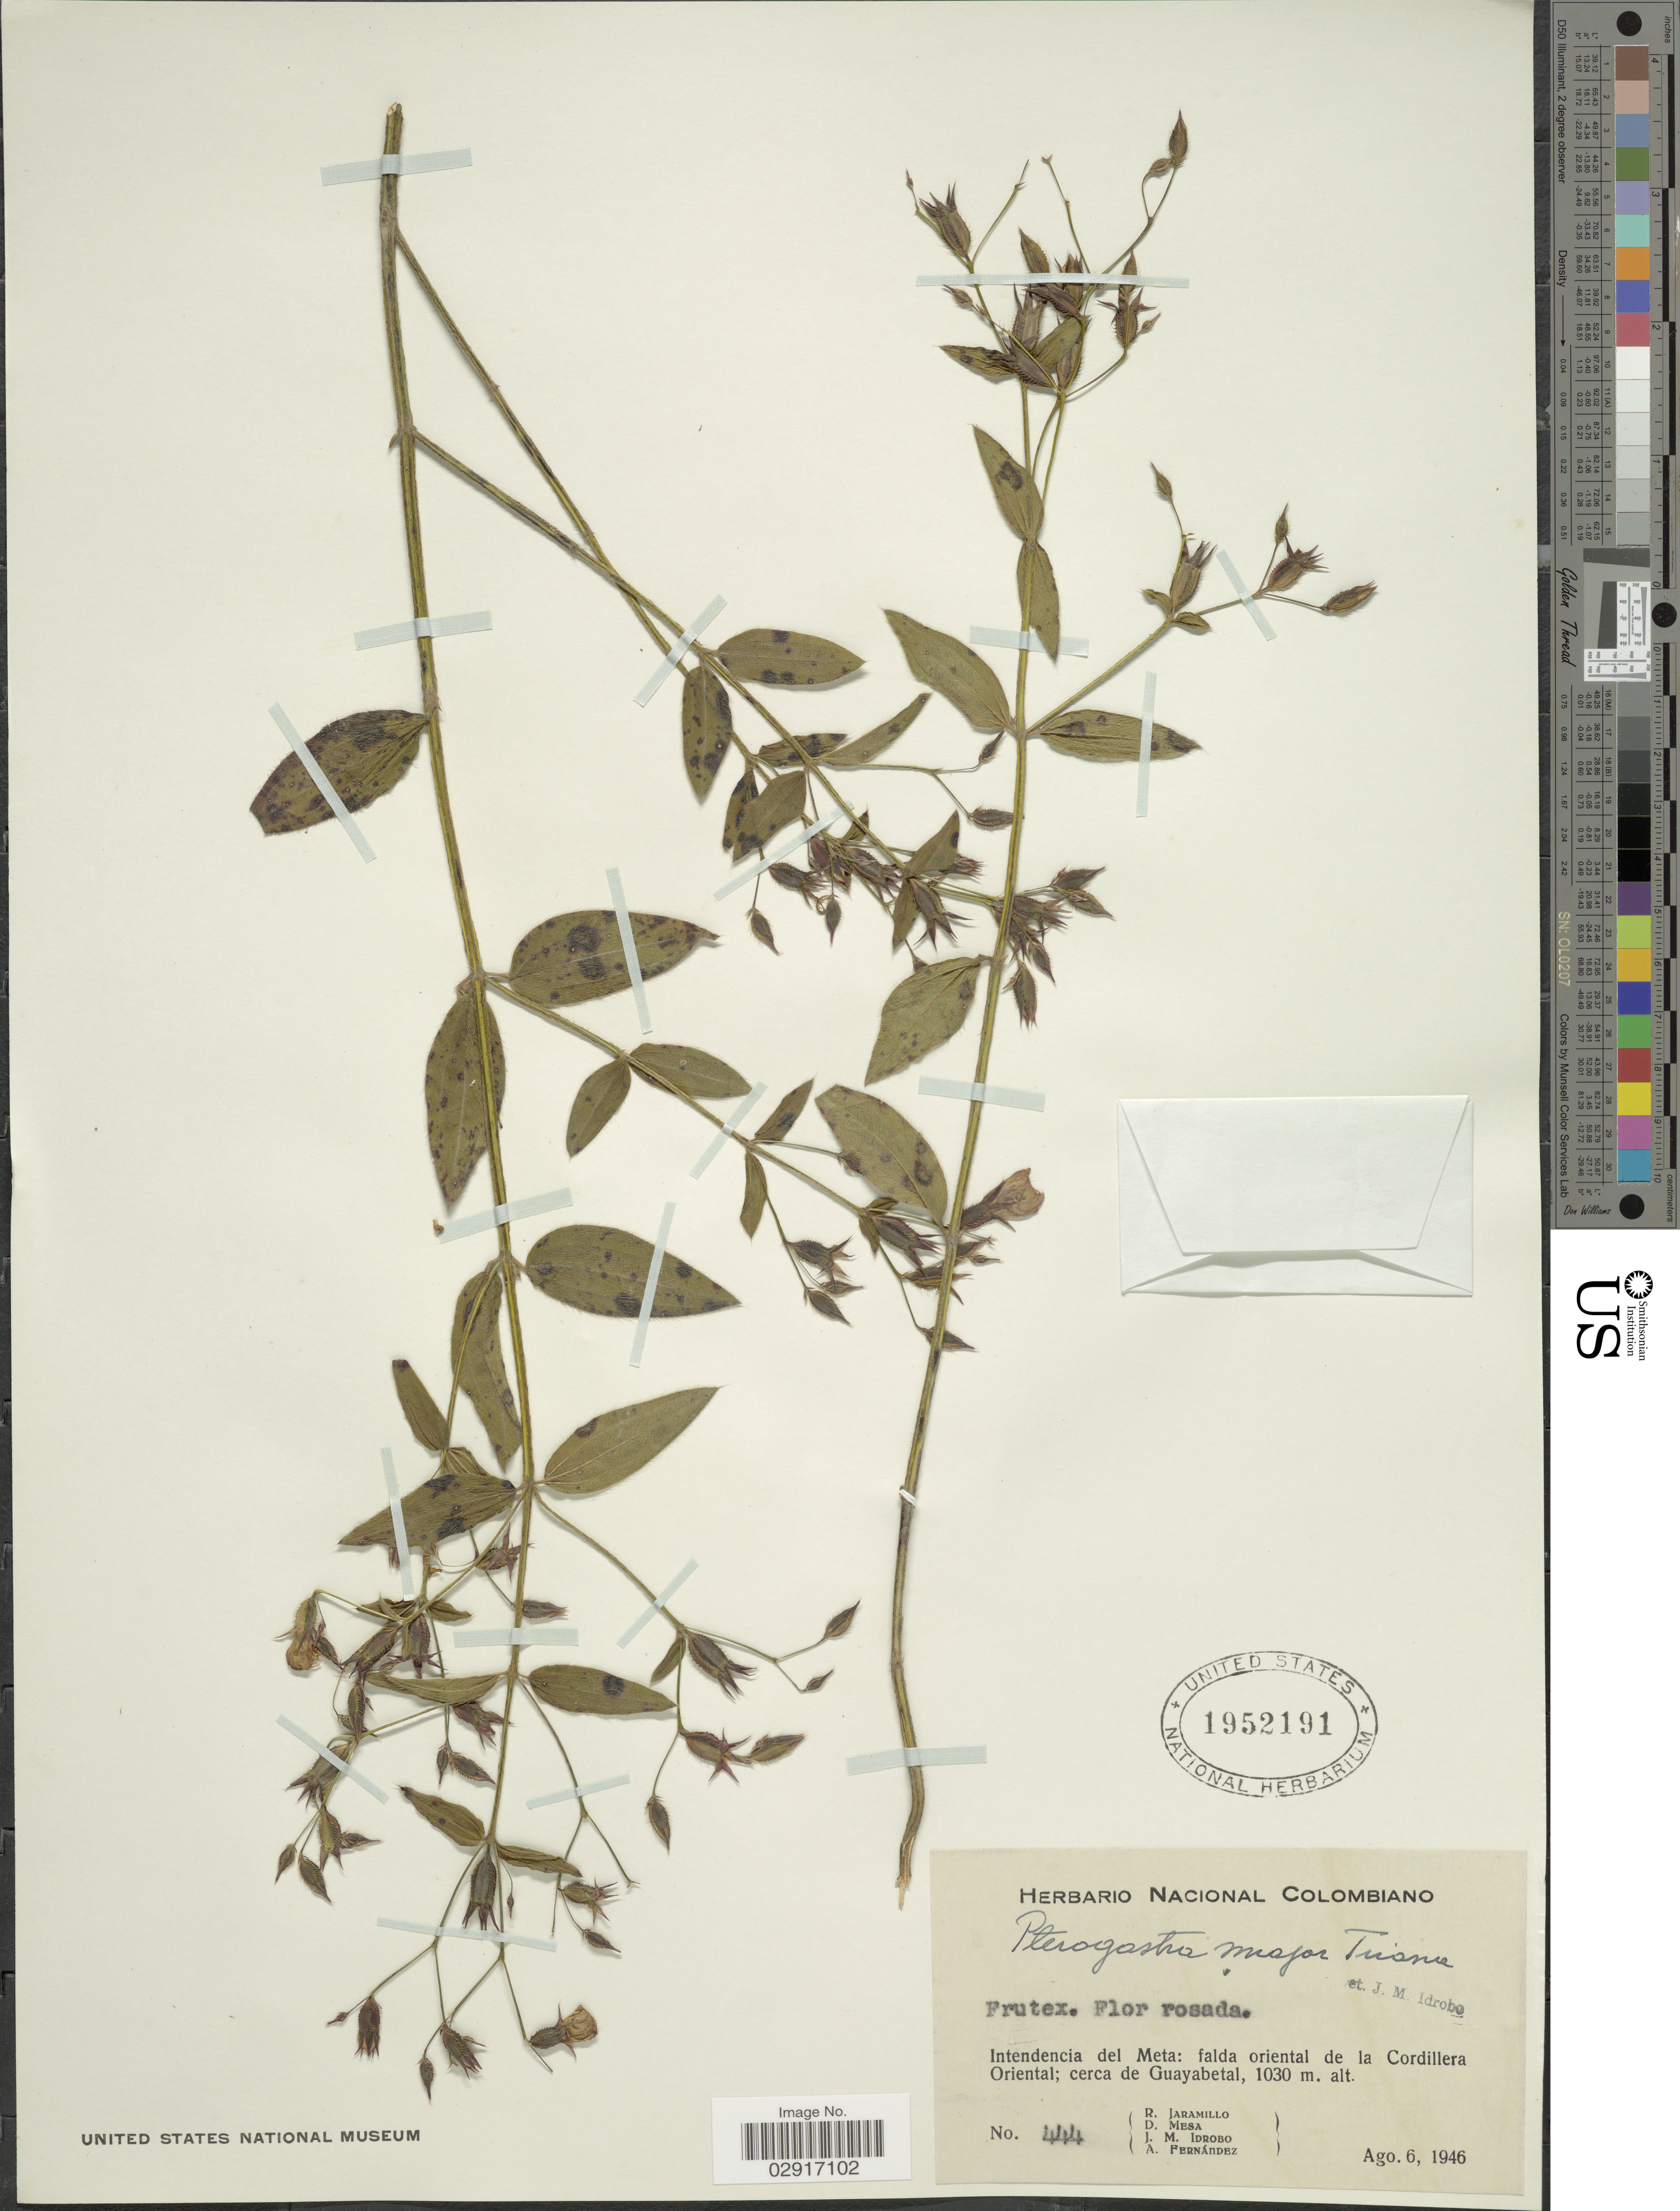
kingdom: Plantae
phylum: Tracheophyta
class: Magnoliopsida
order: Myrtales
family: Melastomataceae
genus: Pterogastra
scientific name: Pterogastra divaricata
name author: (Bonpl.) Naudin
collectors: R. Jaramillo, D. Mesa, J. M. Idrobo & A. Fernández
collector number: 444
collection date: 1946-08-06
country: Colombia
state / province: Meta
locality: Intendencia del Meta: falda oriental de la Cordillera Oriental; cerca de Guayabetal.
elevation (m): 1030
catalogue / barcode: US 1952191